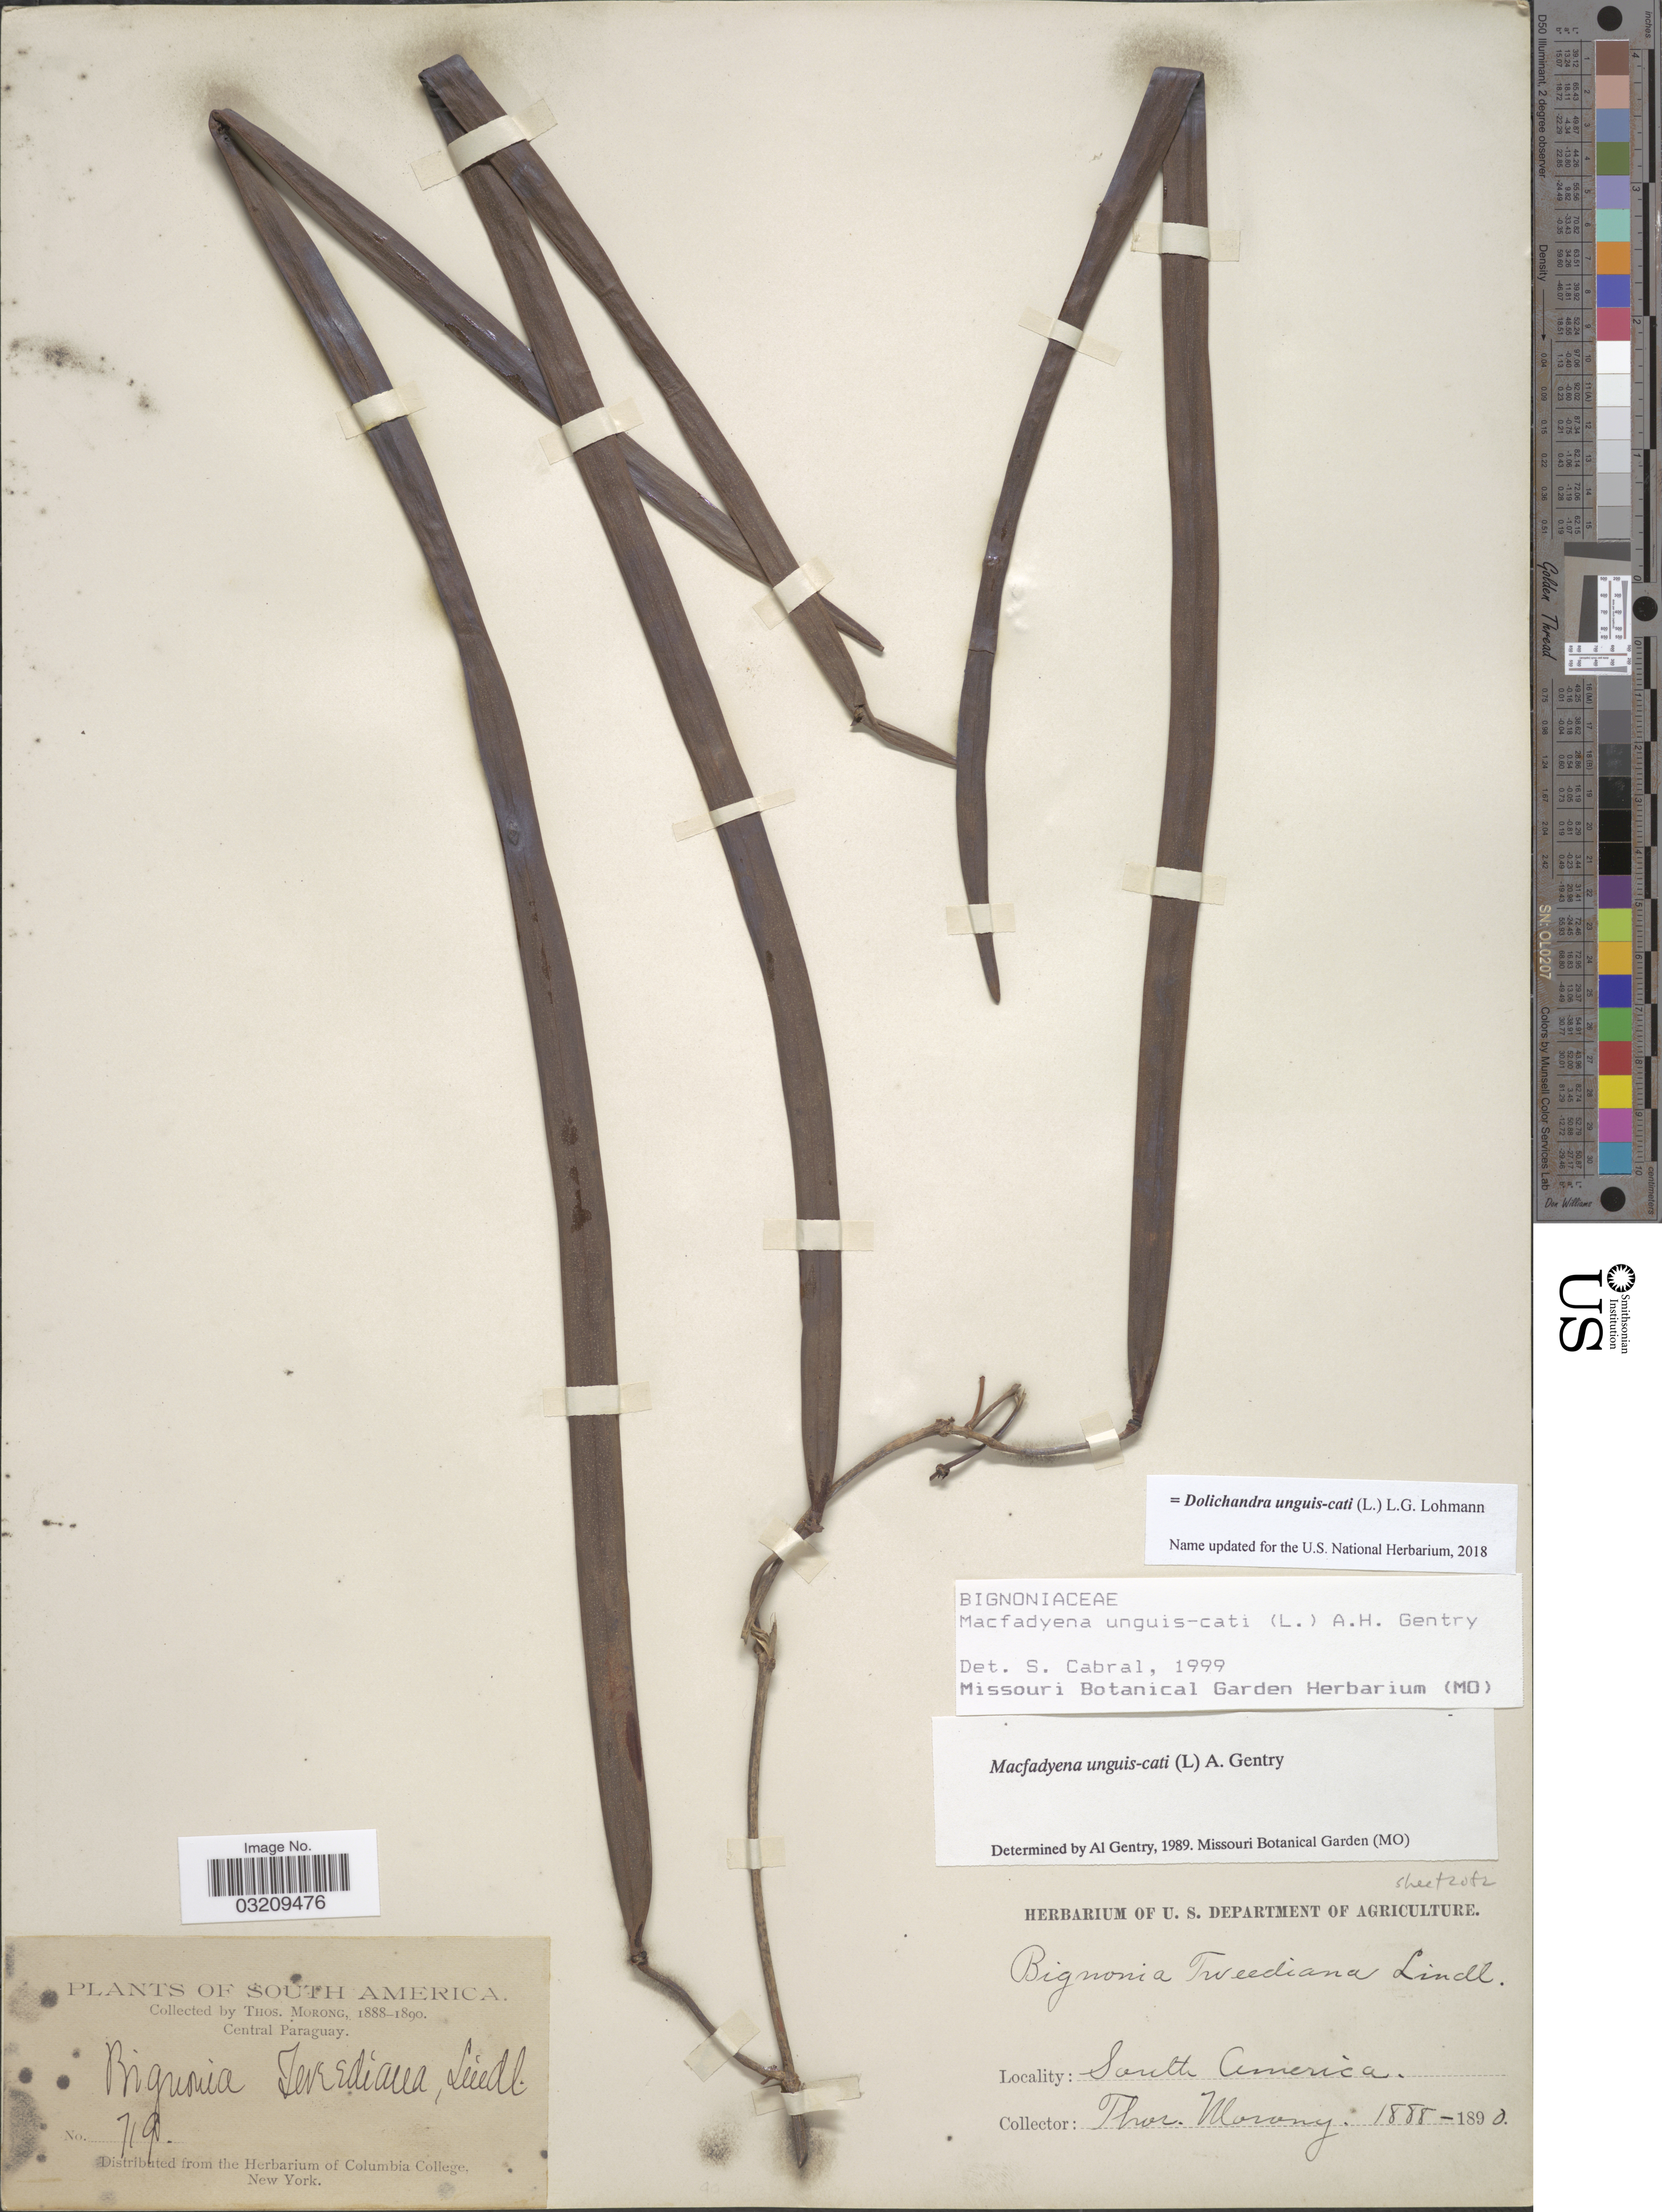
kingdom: Plantae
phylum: Tracheophyta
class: Magnoliopsida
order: Lamiales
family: Bignoniaceae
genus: Dolichandra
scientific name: Dolichandra unguis-cati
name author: (L.) L.G. Lohmann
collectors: ex herb. T. Morong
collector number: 719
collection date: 1888/1890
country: Paraguay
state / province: Central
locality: Central Paraguay.